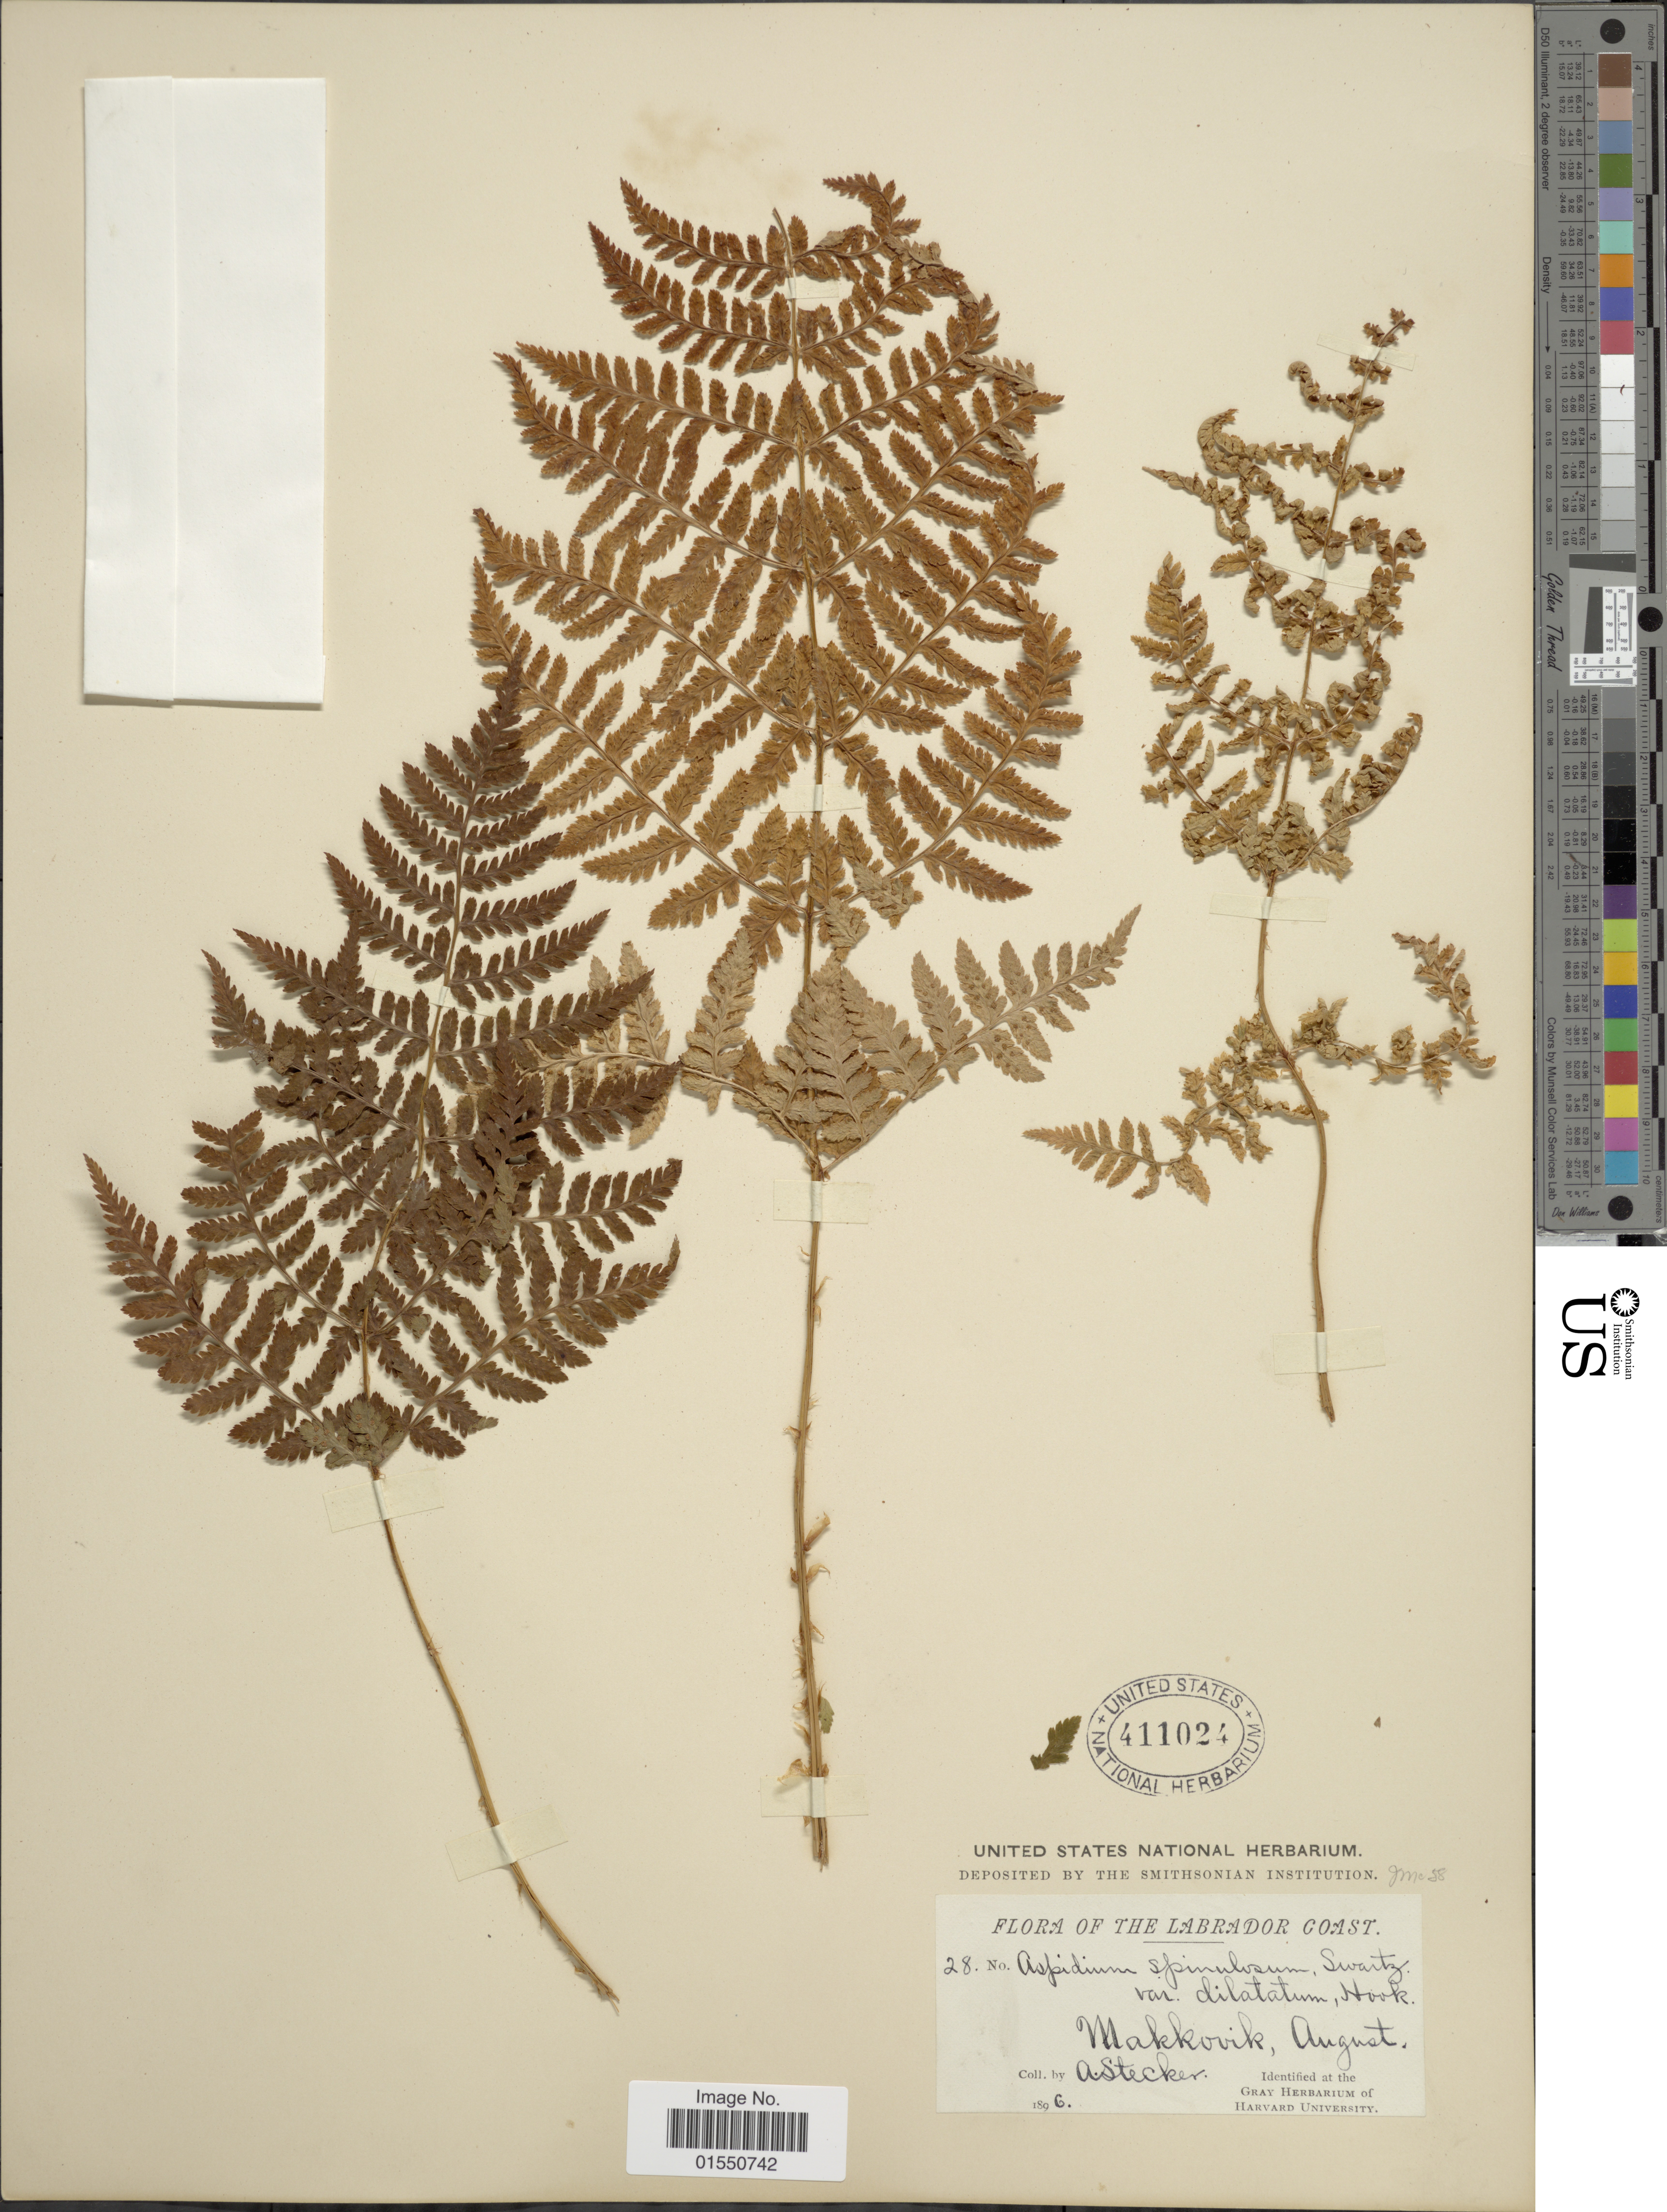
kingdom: Plantae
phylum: Tracheophyta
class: Polypodiopsida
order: Polypodiales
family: Dryopteridaceae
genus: Dryopteris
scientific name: Dryopteris expansa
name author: (C. Presl) Fraser-Jenk. & Jermy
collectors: A. Stecker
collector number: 28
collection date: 1896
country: Canada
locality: Labrador Coast, makkovik, August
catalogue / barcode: US 411024